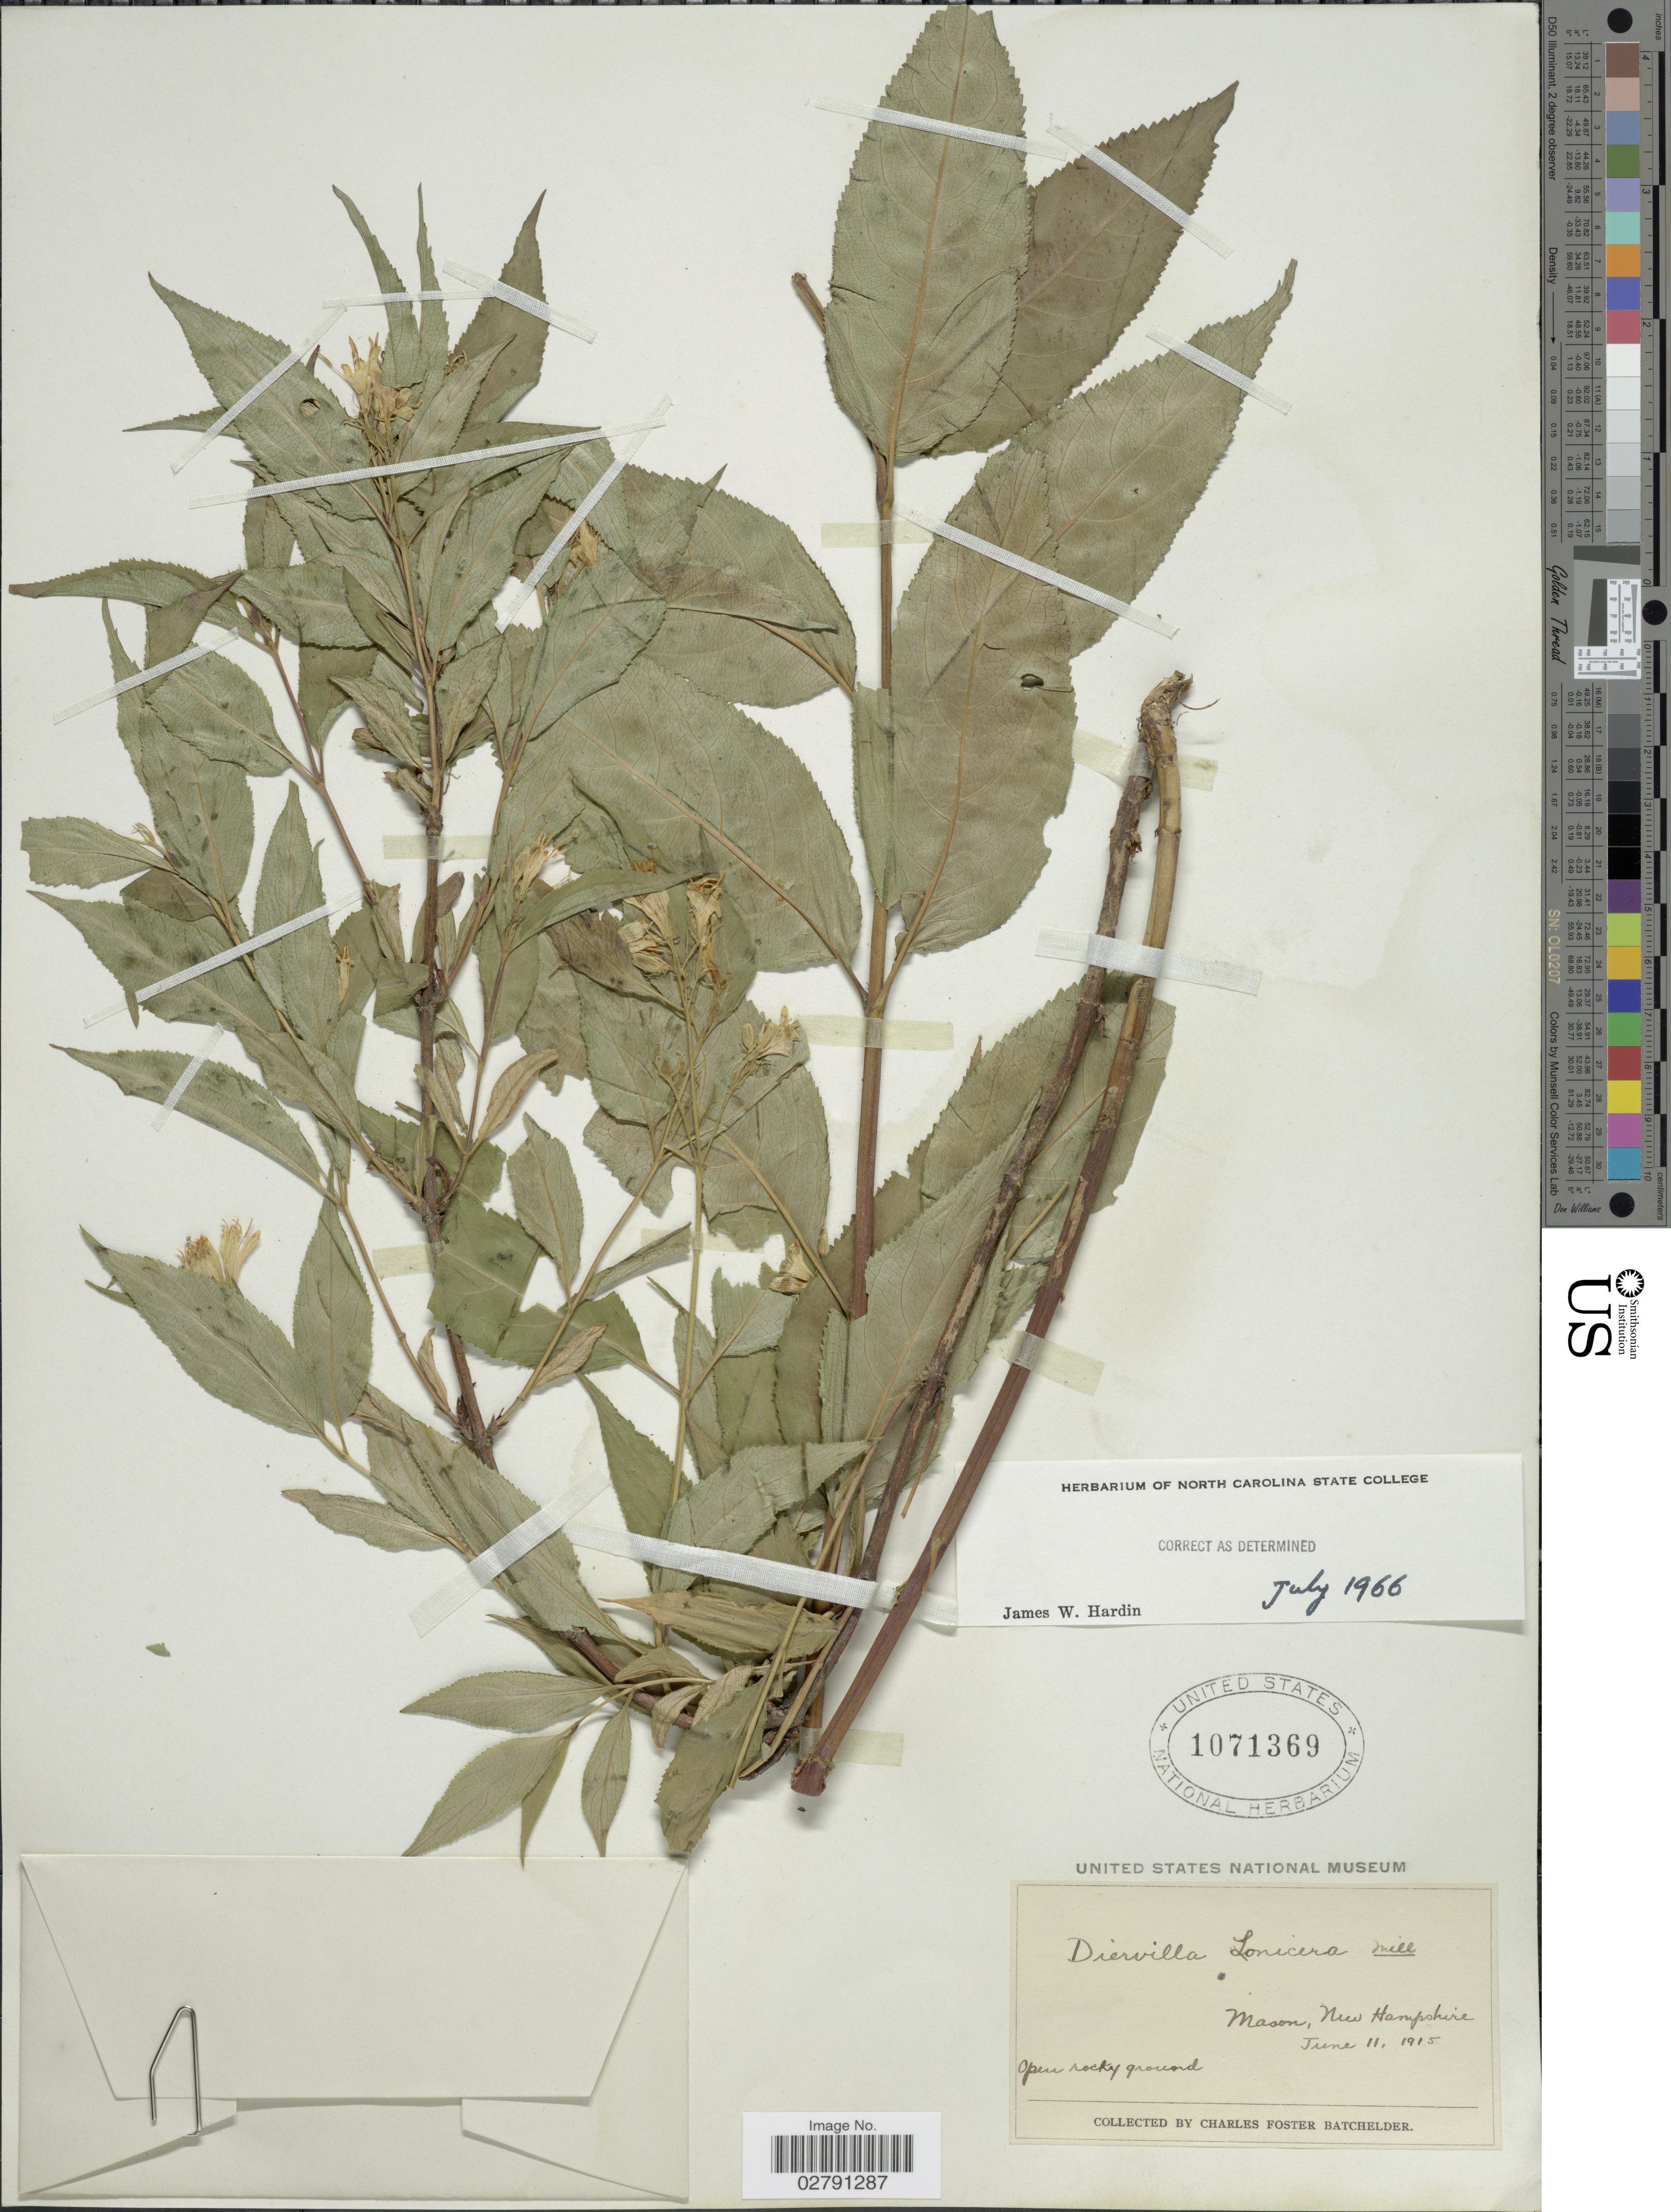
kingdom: Plantae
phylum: Tracheophyta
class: Magnoliopsida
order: Dipsacales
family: Caprifoliaceae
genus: Diervilla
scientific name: Diervilla lonicera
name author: Mill.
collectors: C. Batchelder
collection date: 1915-06-11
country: United States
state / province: New Hampshire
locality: Mason.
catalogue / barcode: US 1071369